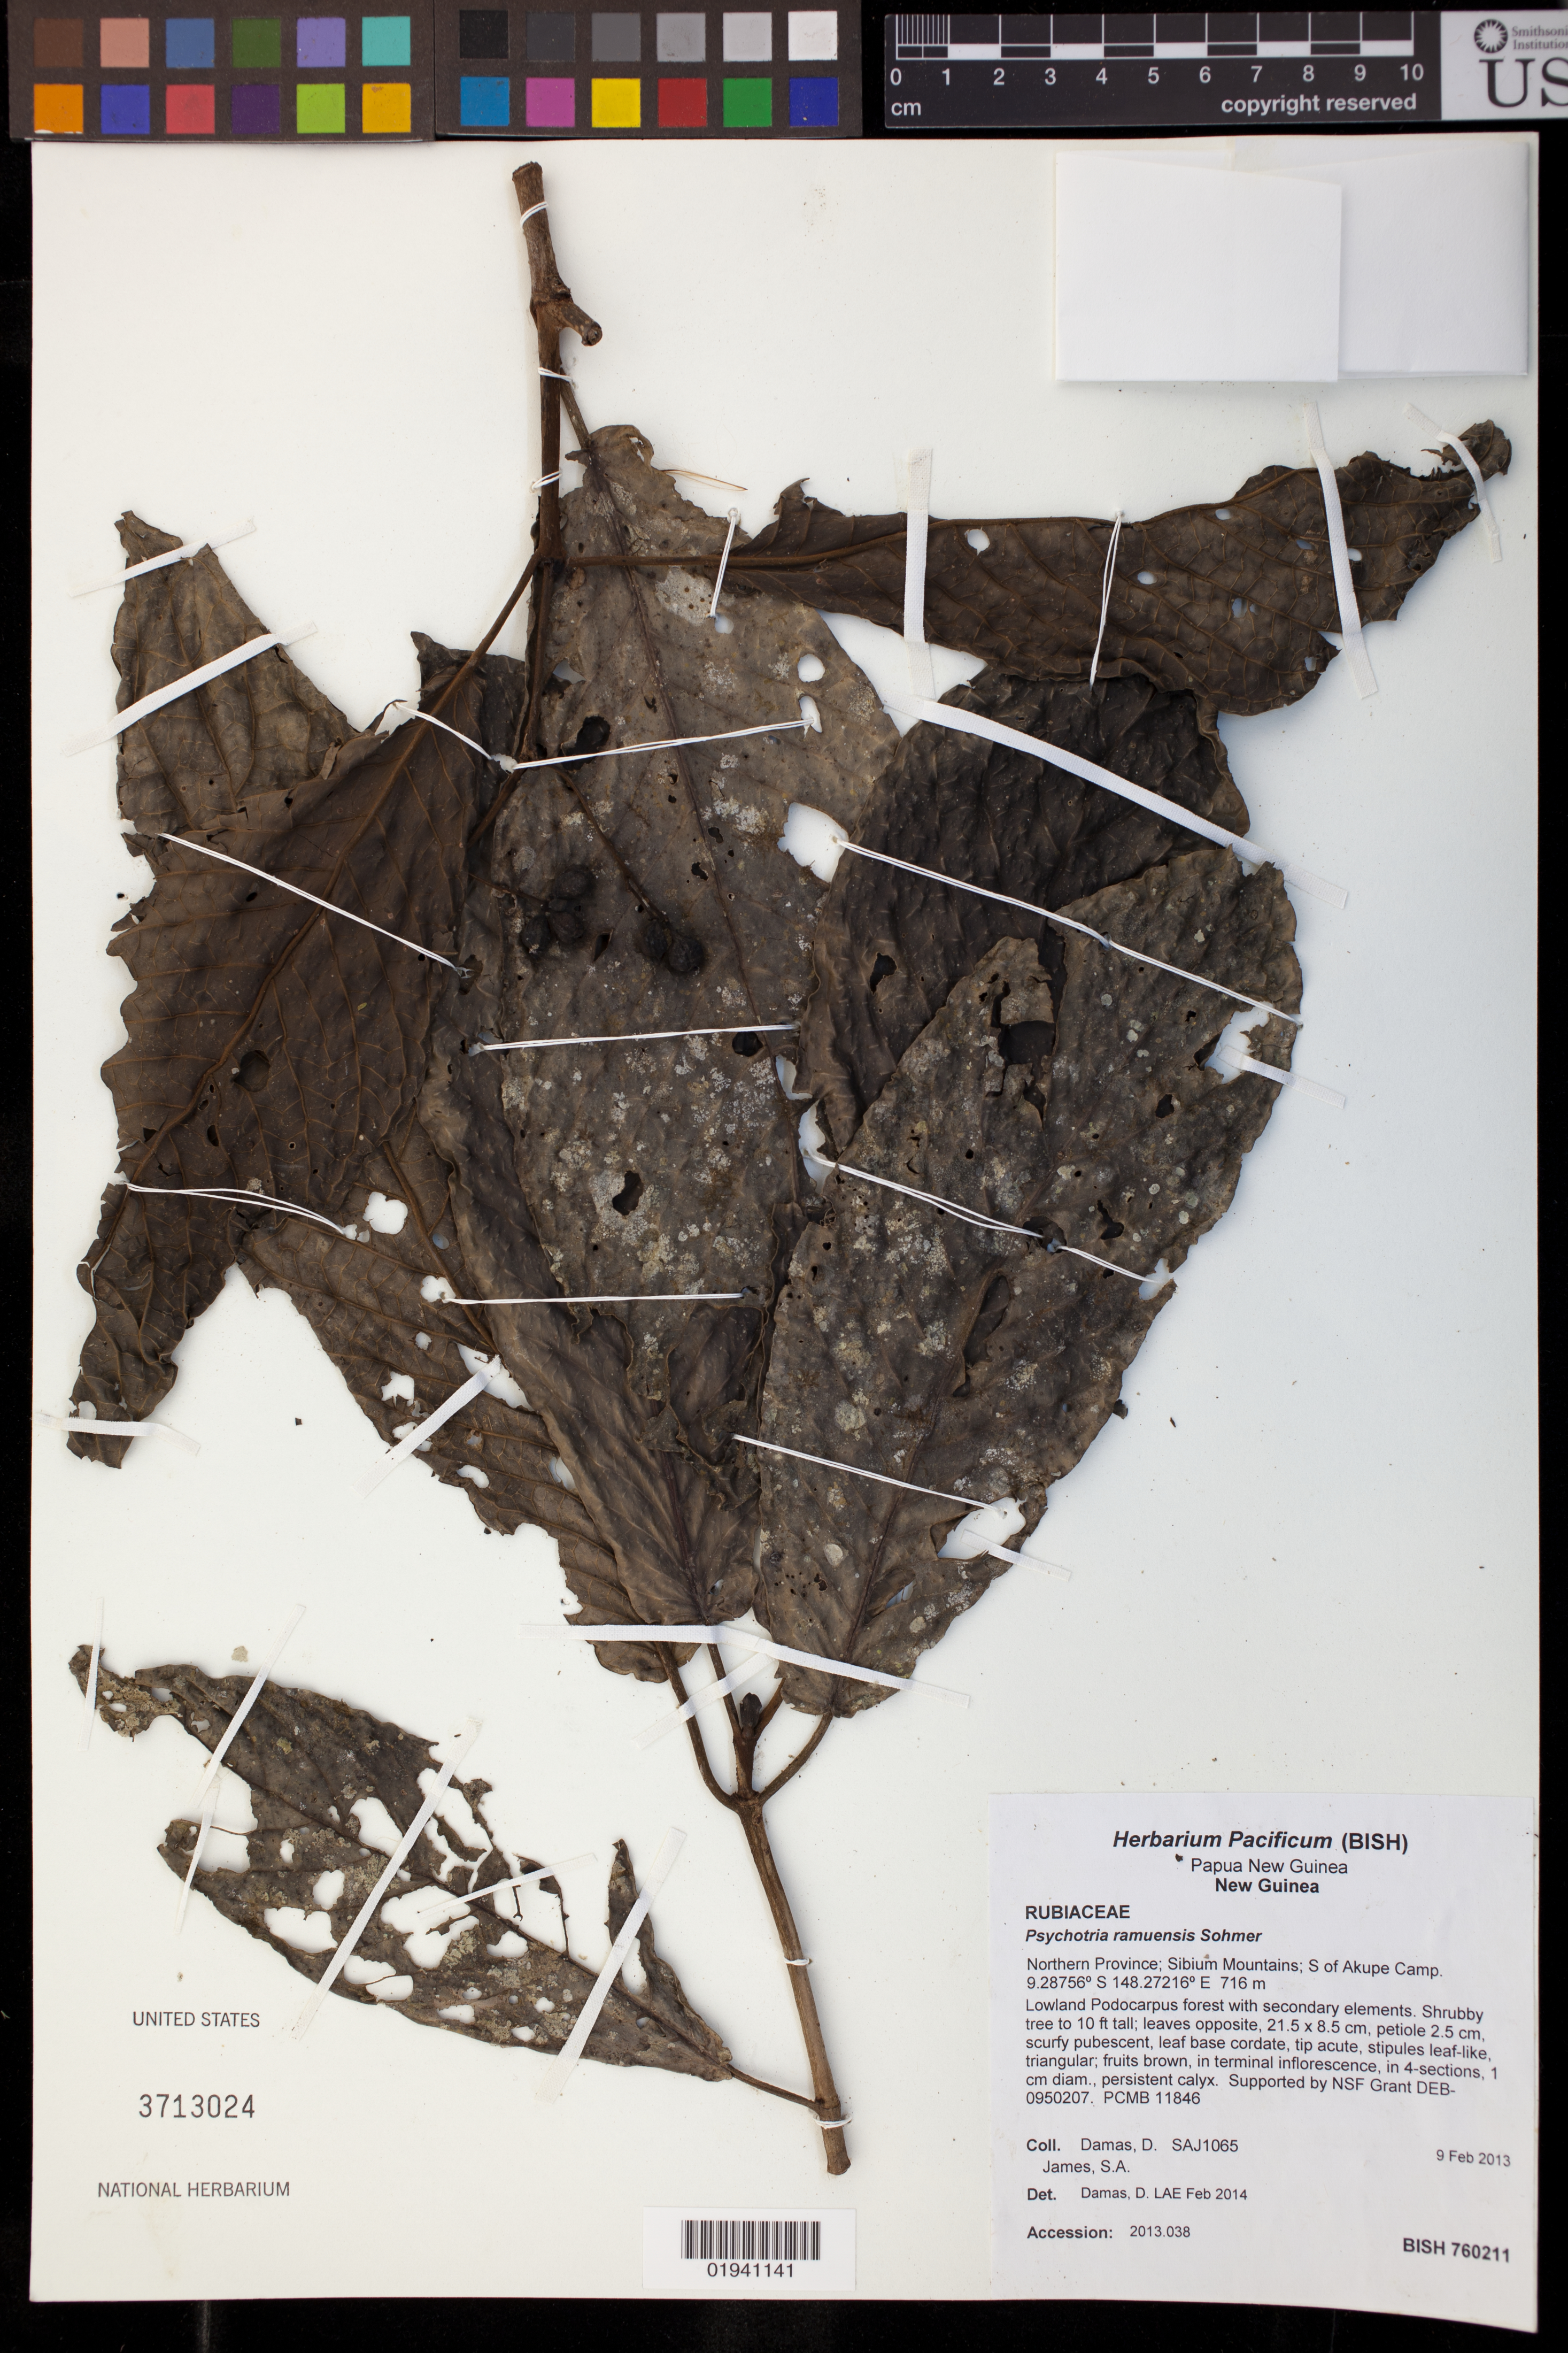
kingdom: Plantae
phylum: Tracheophyta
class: Magnoliopsida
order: Gentianales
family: Rubiaceae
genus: Psychotria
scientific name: Psychotria ramuensis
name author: Sohmer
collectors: D. Damas & S. James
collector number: SAJ1065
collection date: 2013-02-09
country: Papua New Guinea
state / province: Northern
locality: Sibium Mountains; S of Akupe Camp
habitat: Lowland Podocarpus forest with secondary elements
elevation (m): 716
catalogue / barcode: US 3713024